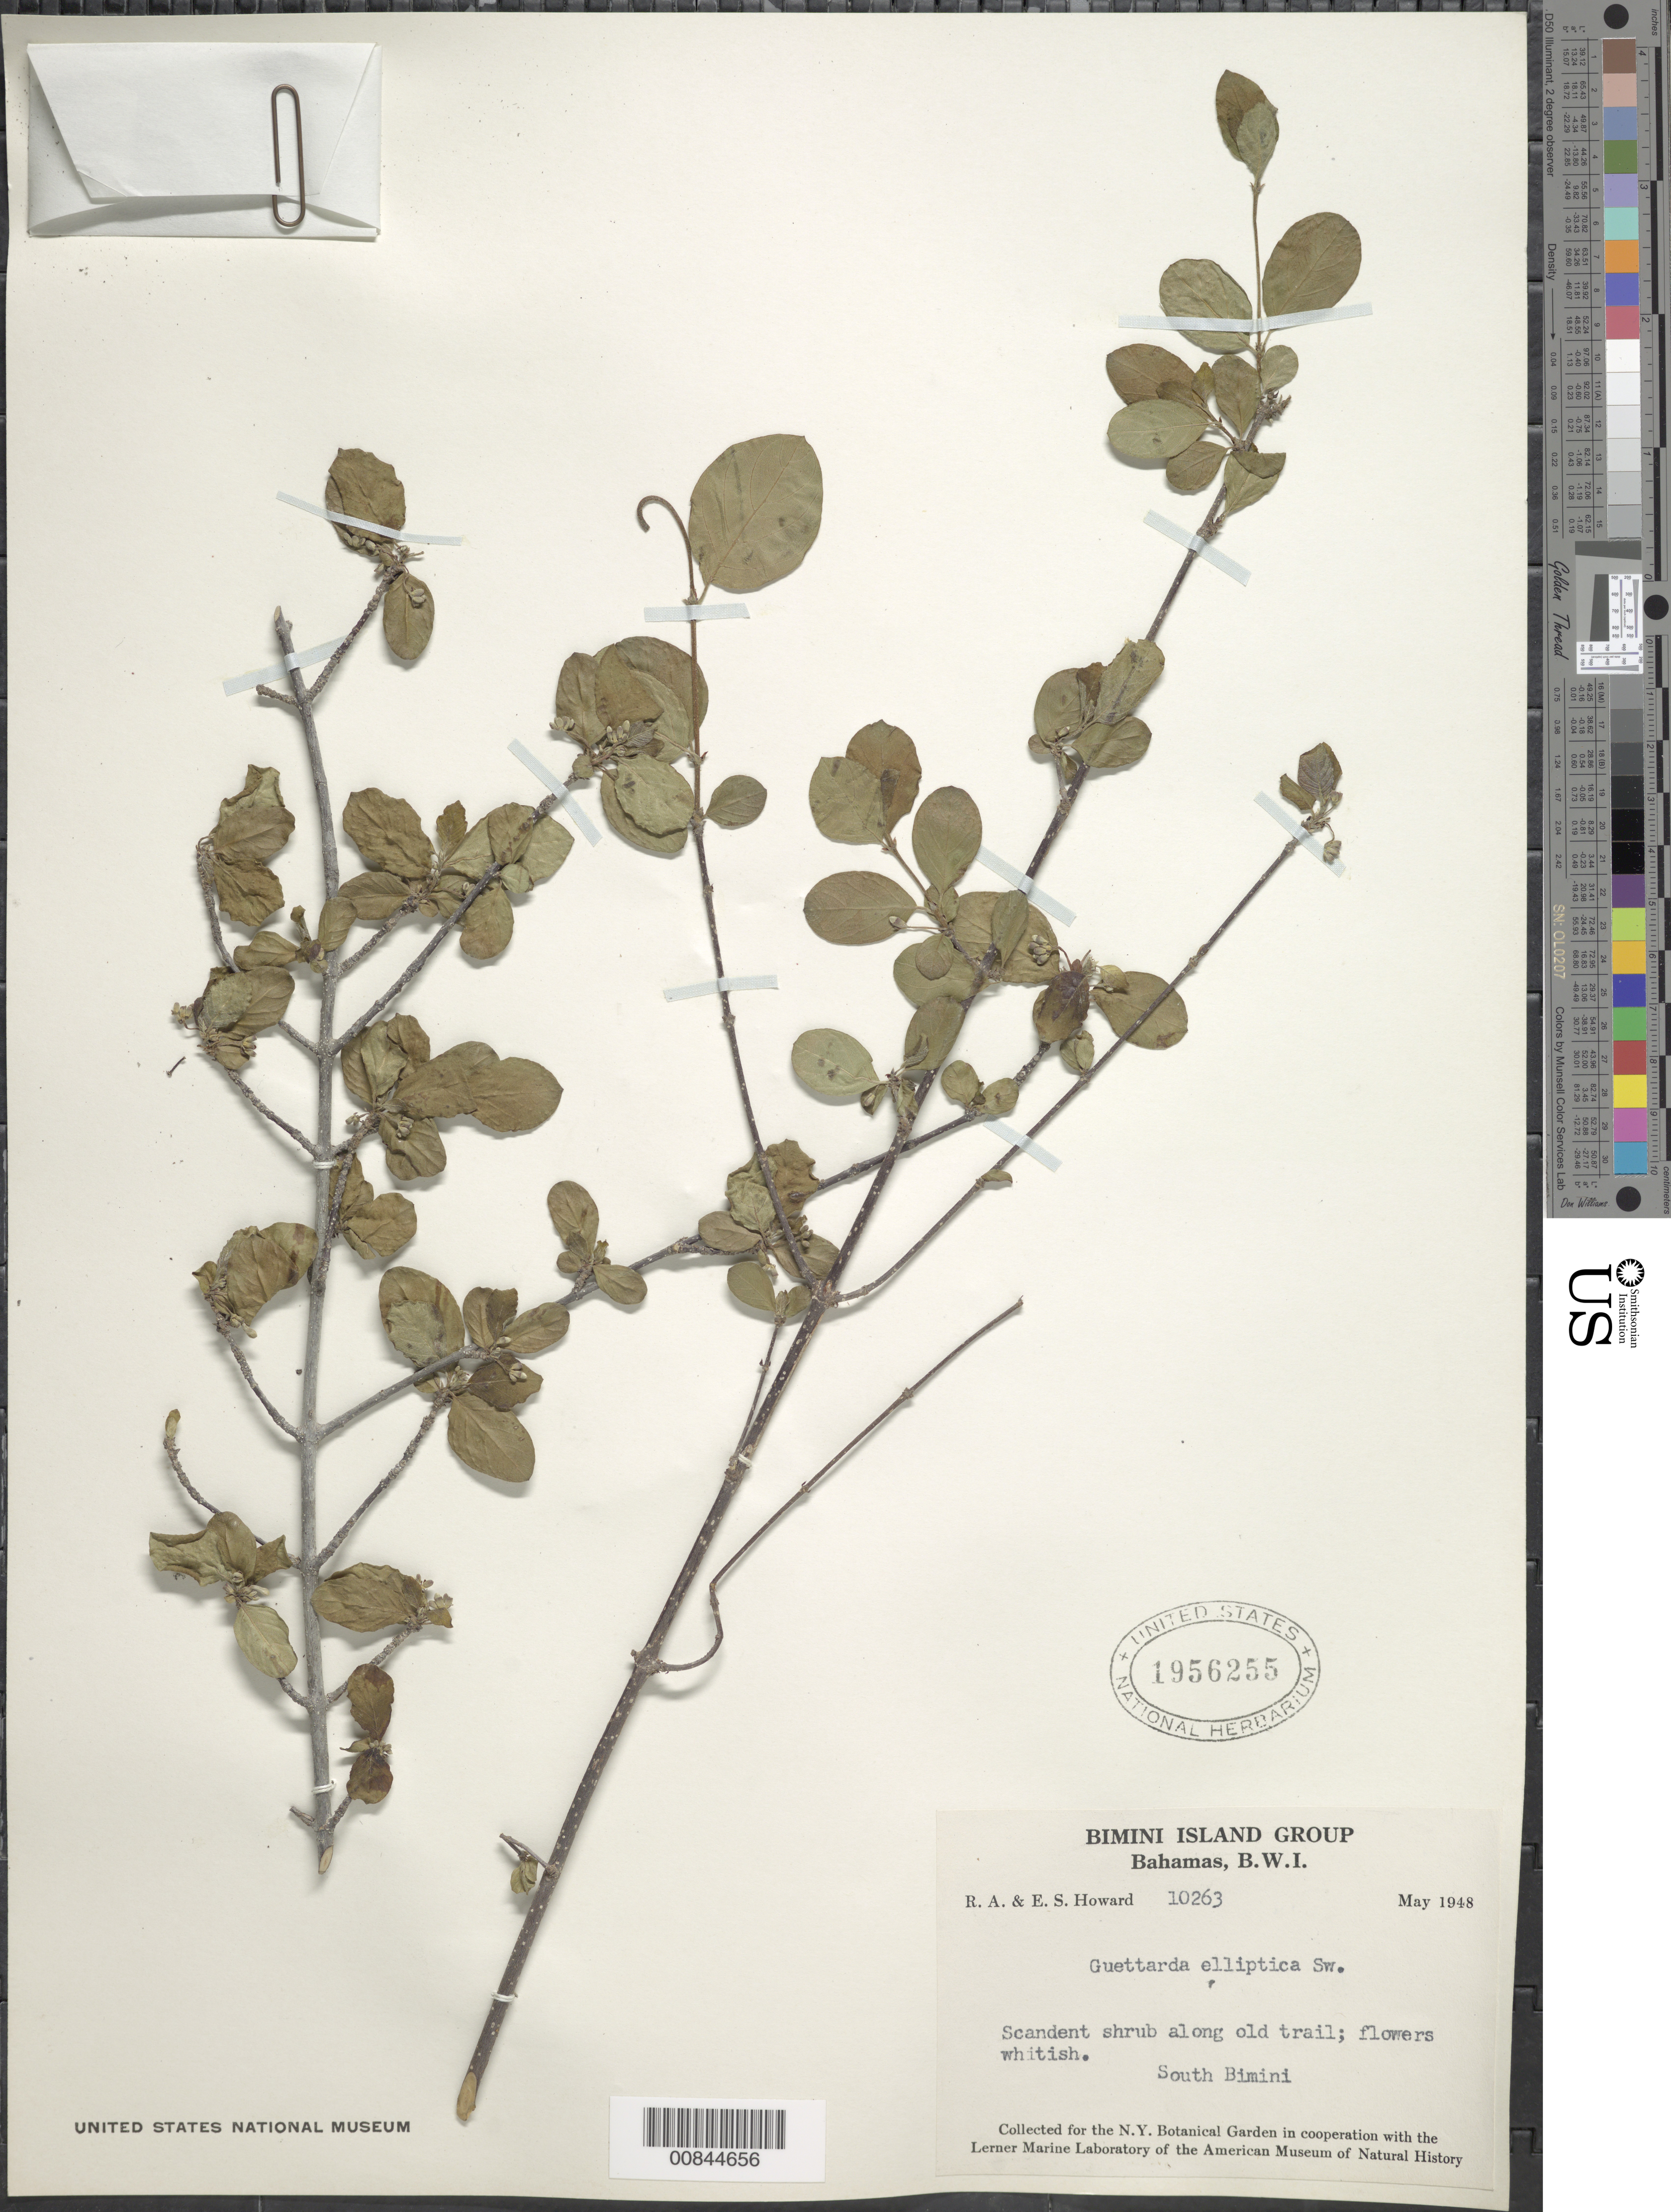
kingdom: Plantae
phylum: Tracheophyta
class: Magnoliopsida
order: Gentianales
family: Rubiaceae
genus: Guettarda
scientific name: Guettarda elliptica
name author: Sw.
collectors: R. A. Howard & E. S. Howard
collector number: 10263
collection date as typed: May 1948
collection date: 1948-05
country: Bahamas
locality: South Bimini, along old trail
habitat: Along old trail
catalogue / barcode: US 1956255